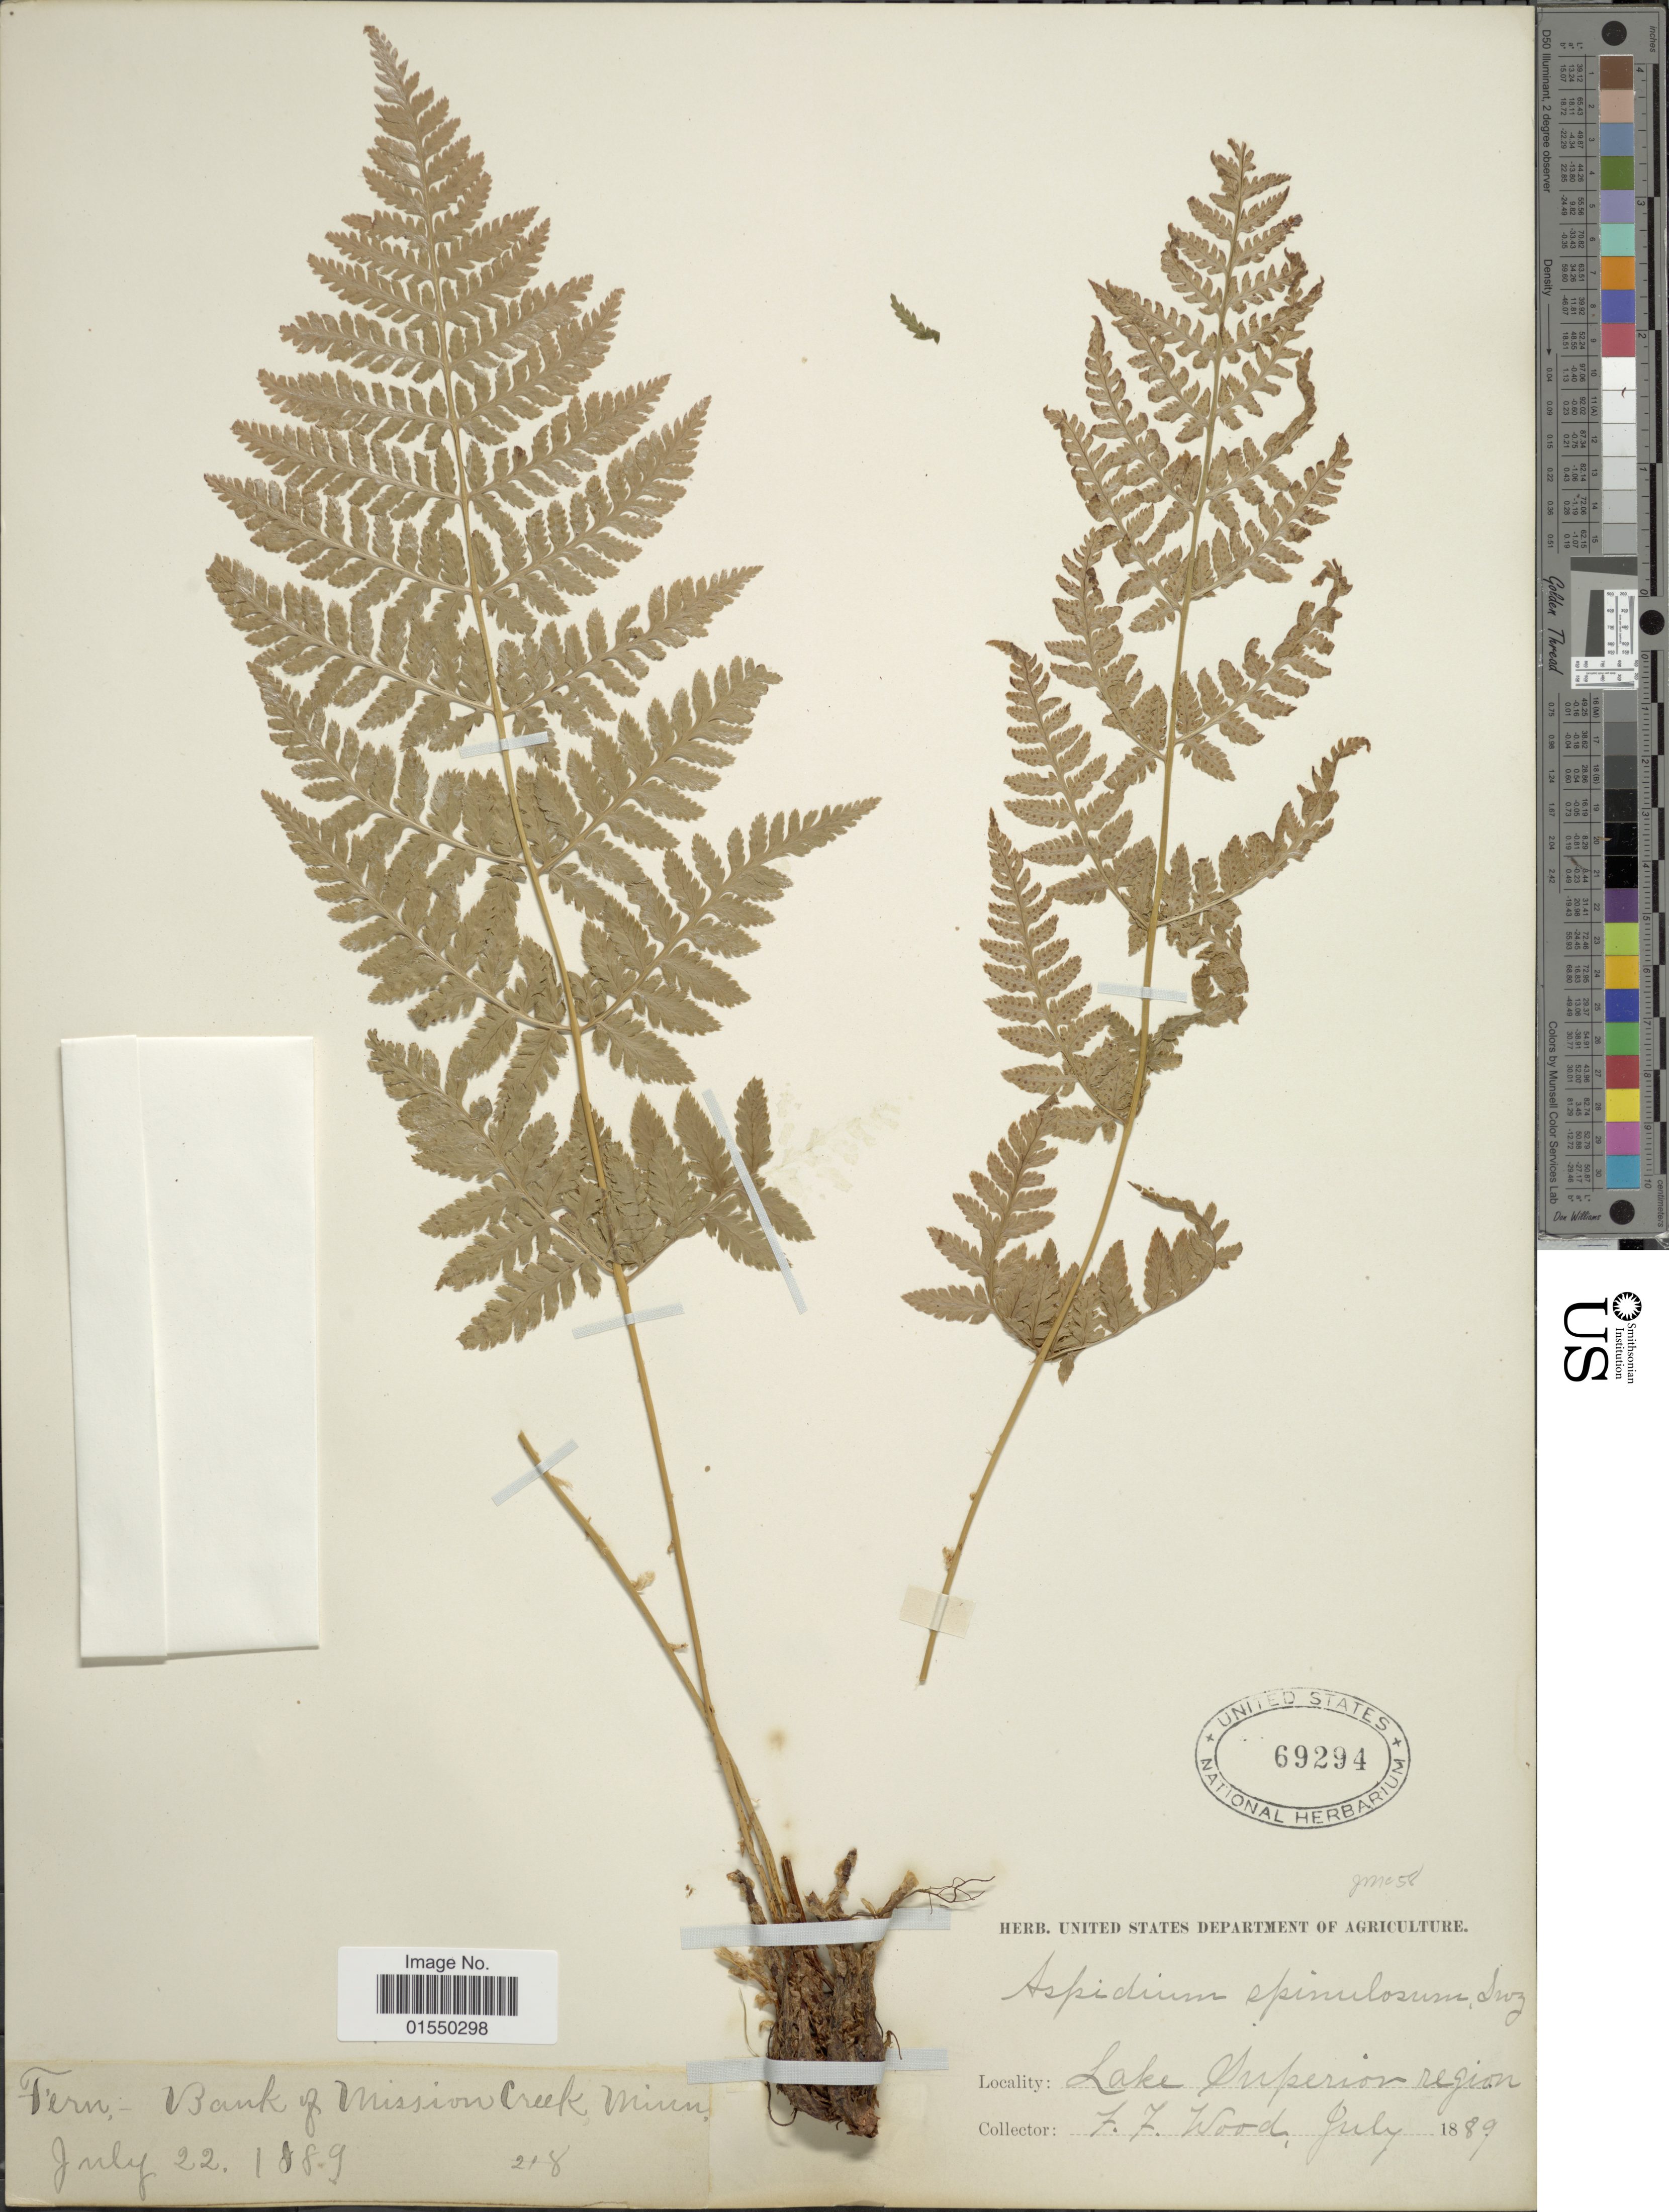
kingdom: Plantae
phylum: Tracheophyta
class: Polypodiopsida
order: Polypodiales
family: Dryopteridaceae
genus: Dryopteris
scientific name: Dryopteris carthusiana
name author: (Villars) H.P. Fuchs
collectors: F. Wood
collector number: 218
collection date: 1889-07-22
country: United States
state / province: Minnesota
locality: Bank of Mission Creek, Minn., Lake Superior region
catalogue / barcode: US 69294